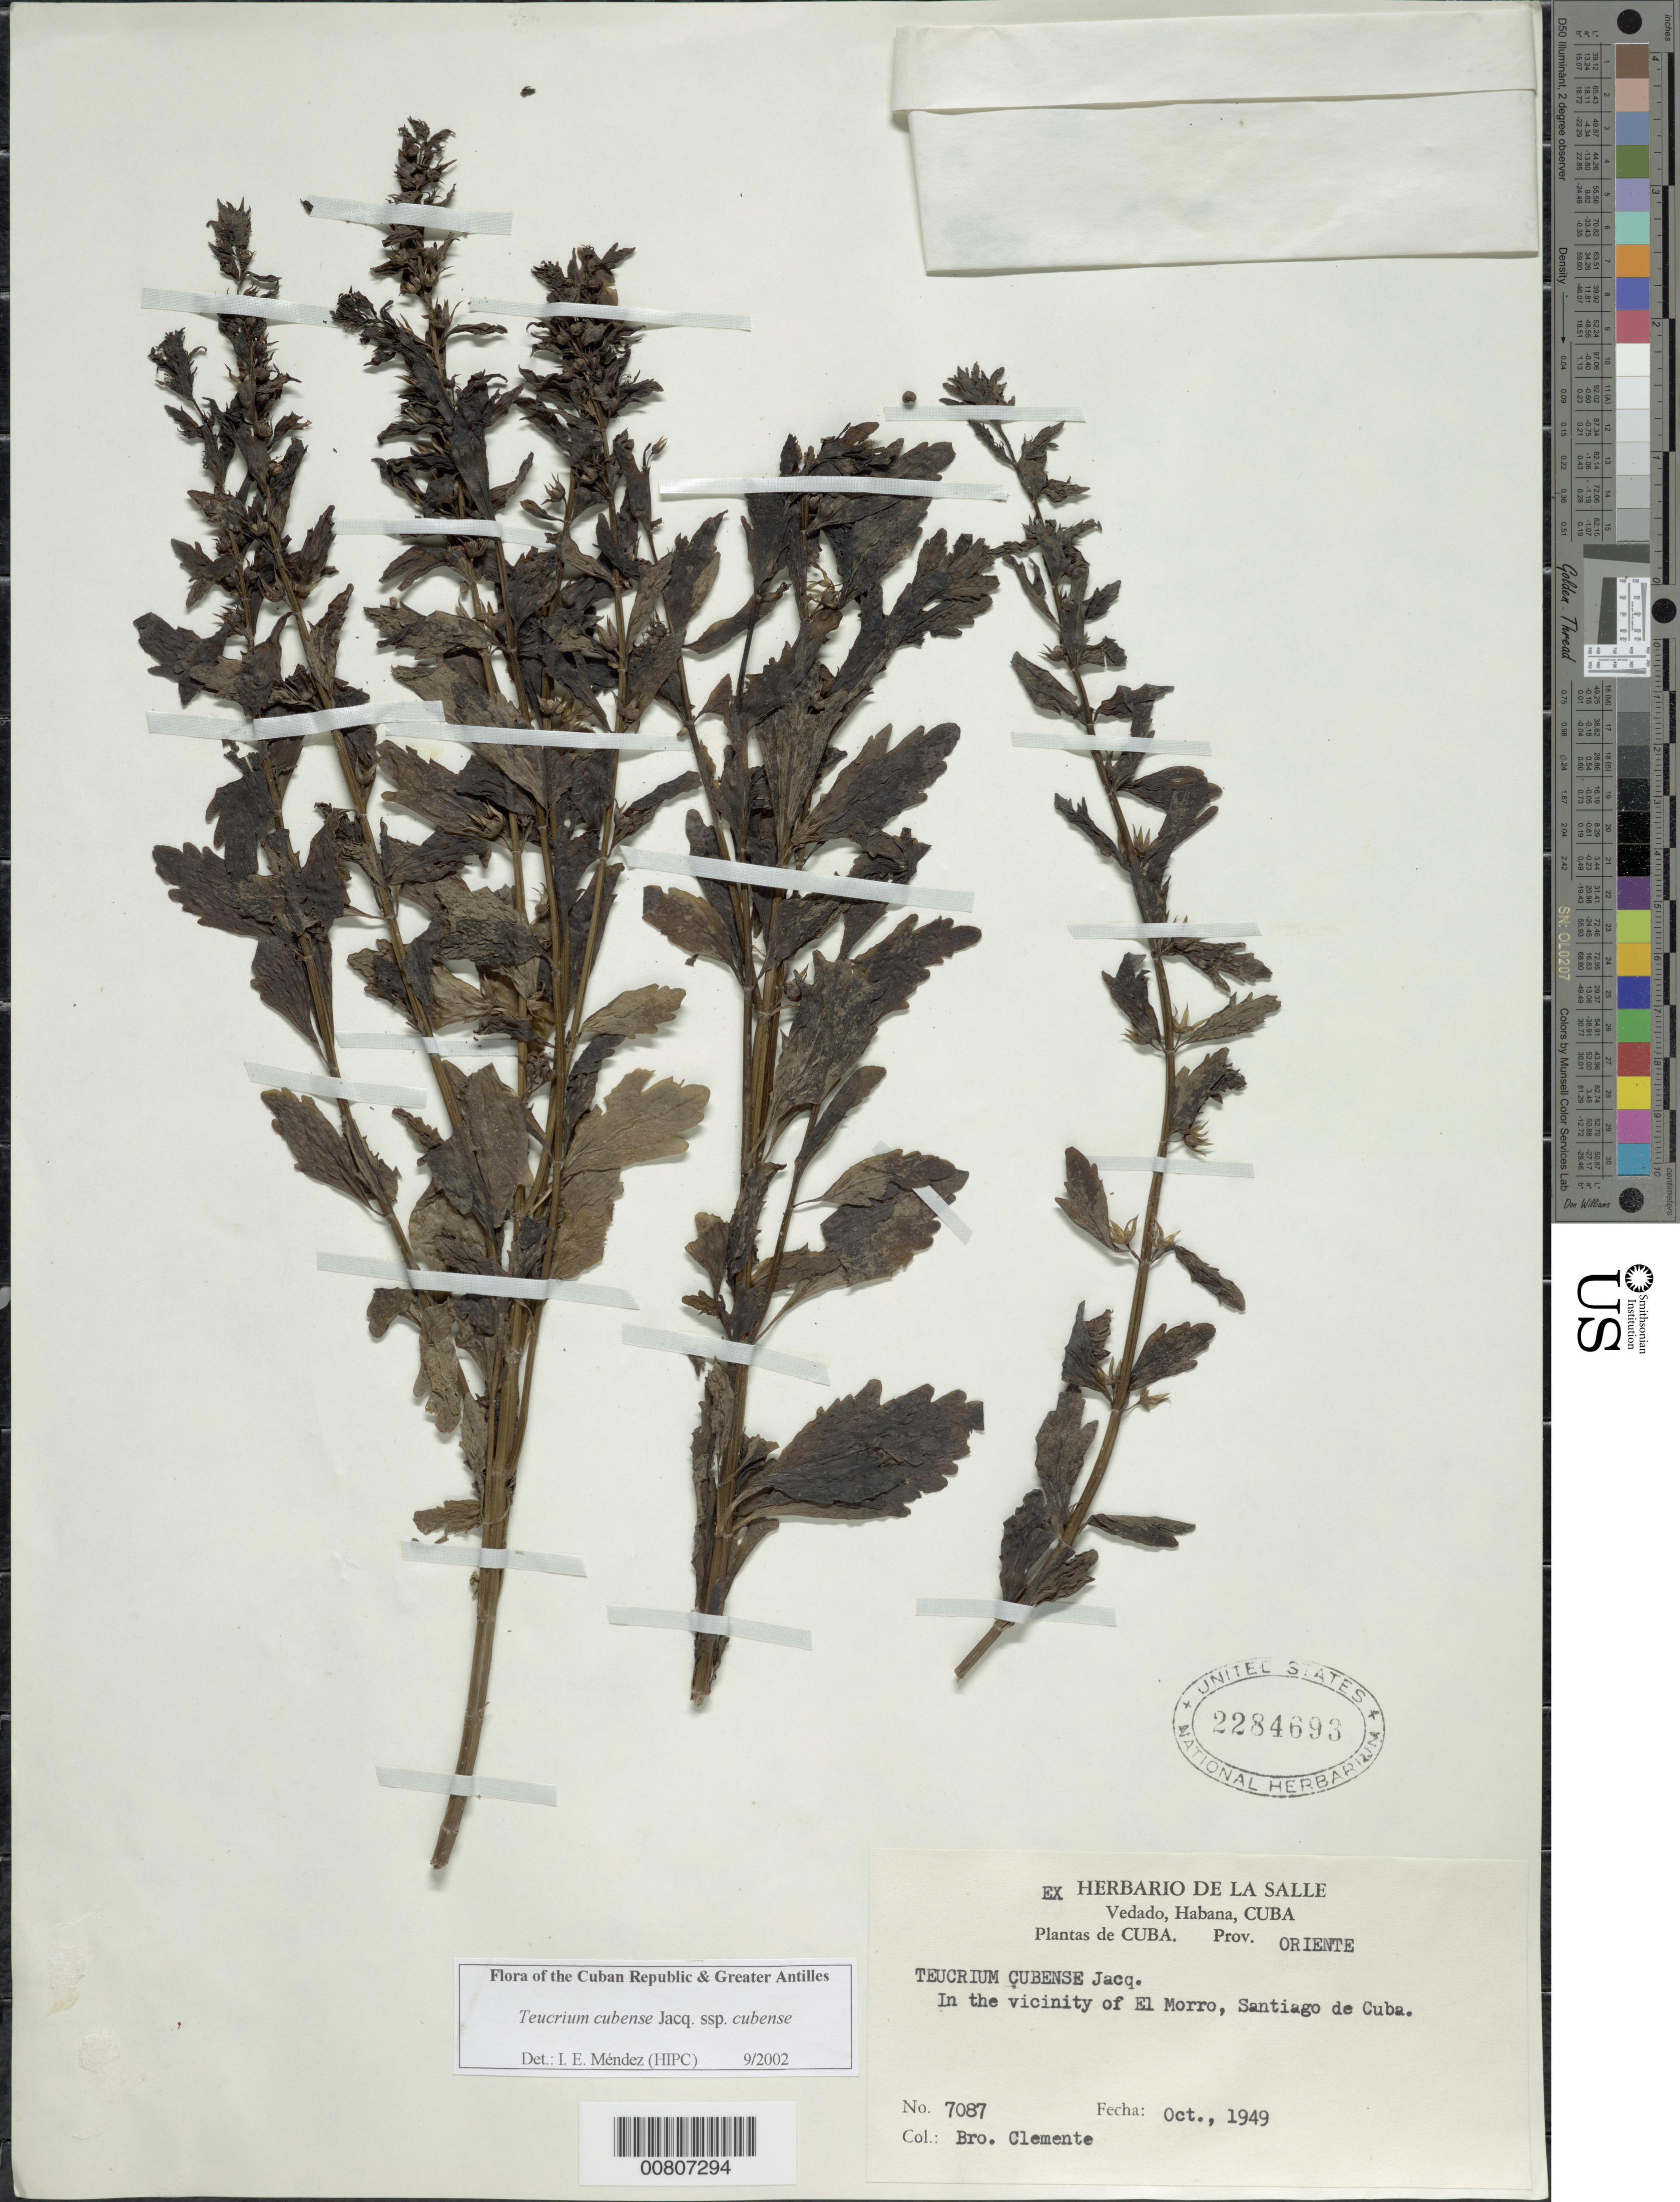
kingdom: Plantae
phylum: Tracheophyta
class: Magnoliopsida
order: Lamiales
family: Lamiaceae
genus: Teucrium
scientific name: Teucrium cubense subsp. cubense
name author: Jacq.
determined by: Méndez, Isidro E., (HIPC)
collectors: Bro. Clemente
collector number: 7087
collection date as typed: Oct 1949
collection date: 1949-10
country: Cuba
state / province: Santiago de Cuba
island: Cuba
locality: El Morro, Santiago de Cuba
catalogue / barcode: US 2284693